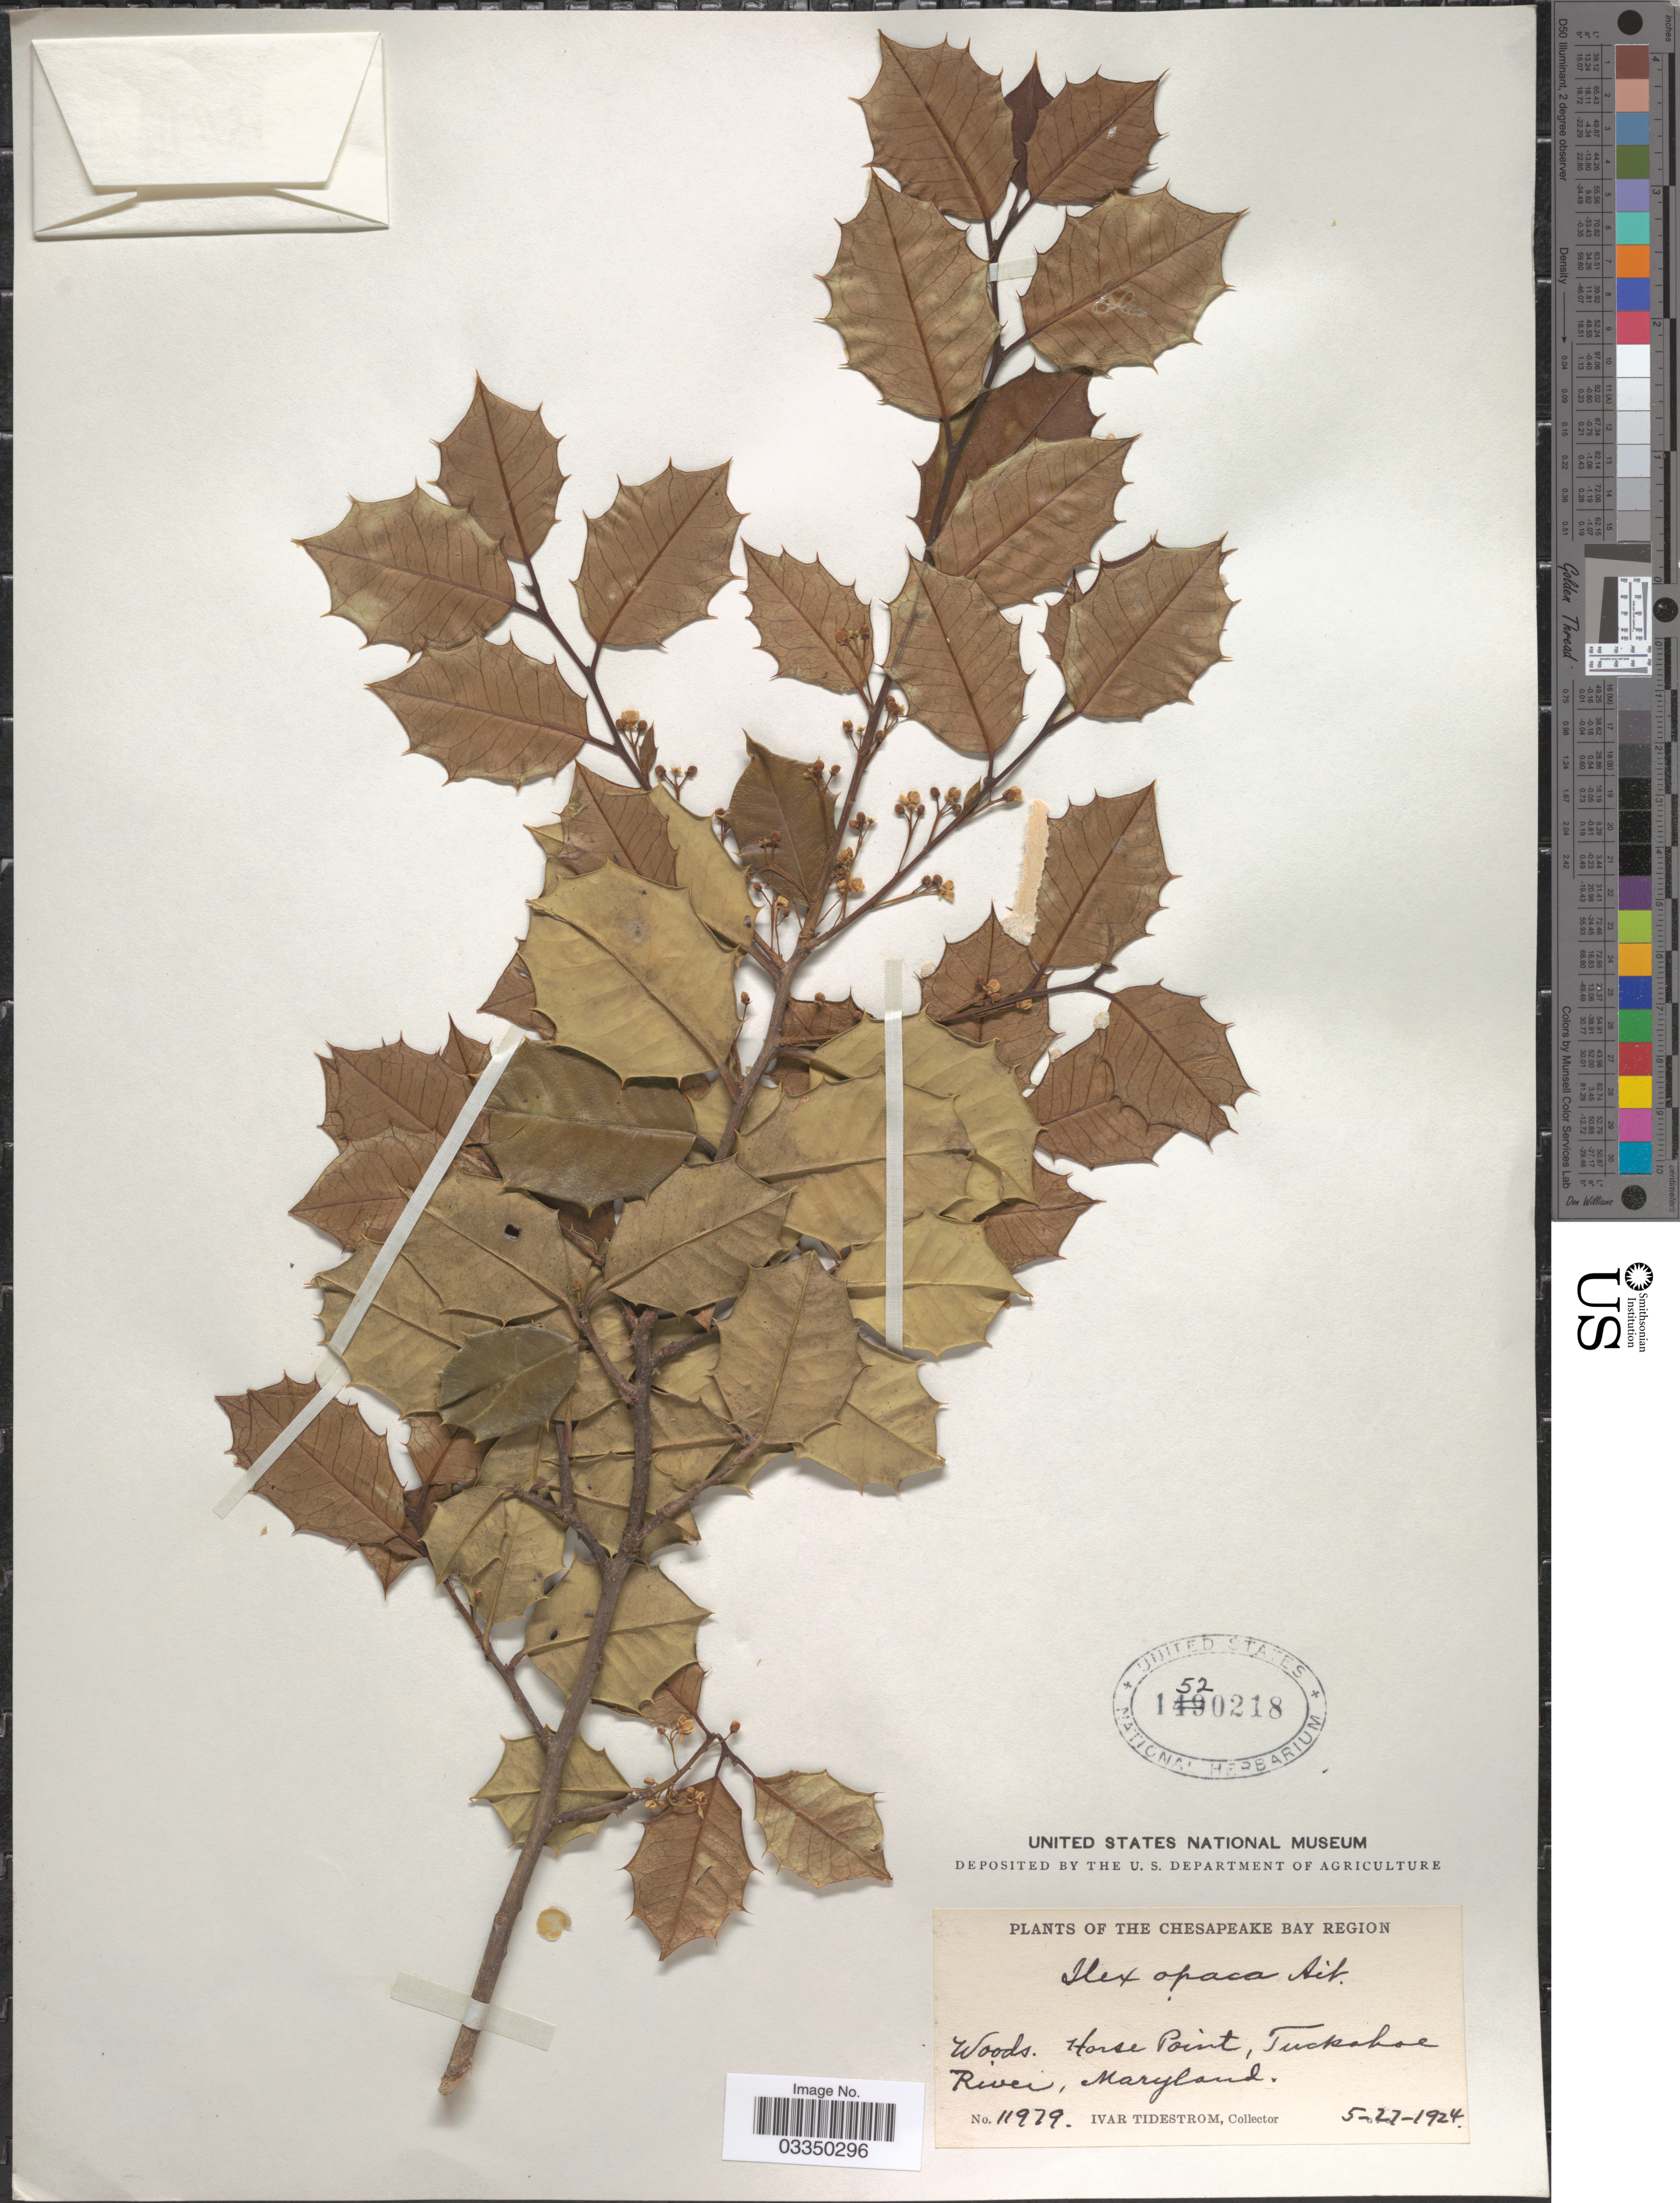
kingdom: Plantae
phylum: Tracheophyta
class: Magnoliopsida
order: Aquifoliales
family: Aquifoliaceae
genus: Ilex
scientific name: Ilex opaca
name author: Aiton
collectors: I. F. Tidestrom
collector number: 11979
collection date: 1924-05-27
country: United States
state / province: Maryland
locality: The Chesapeake Bay Region. Horse Point, Tuckahoe River.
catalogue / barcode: US 1520218